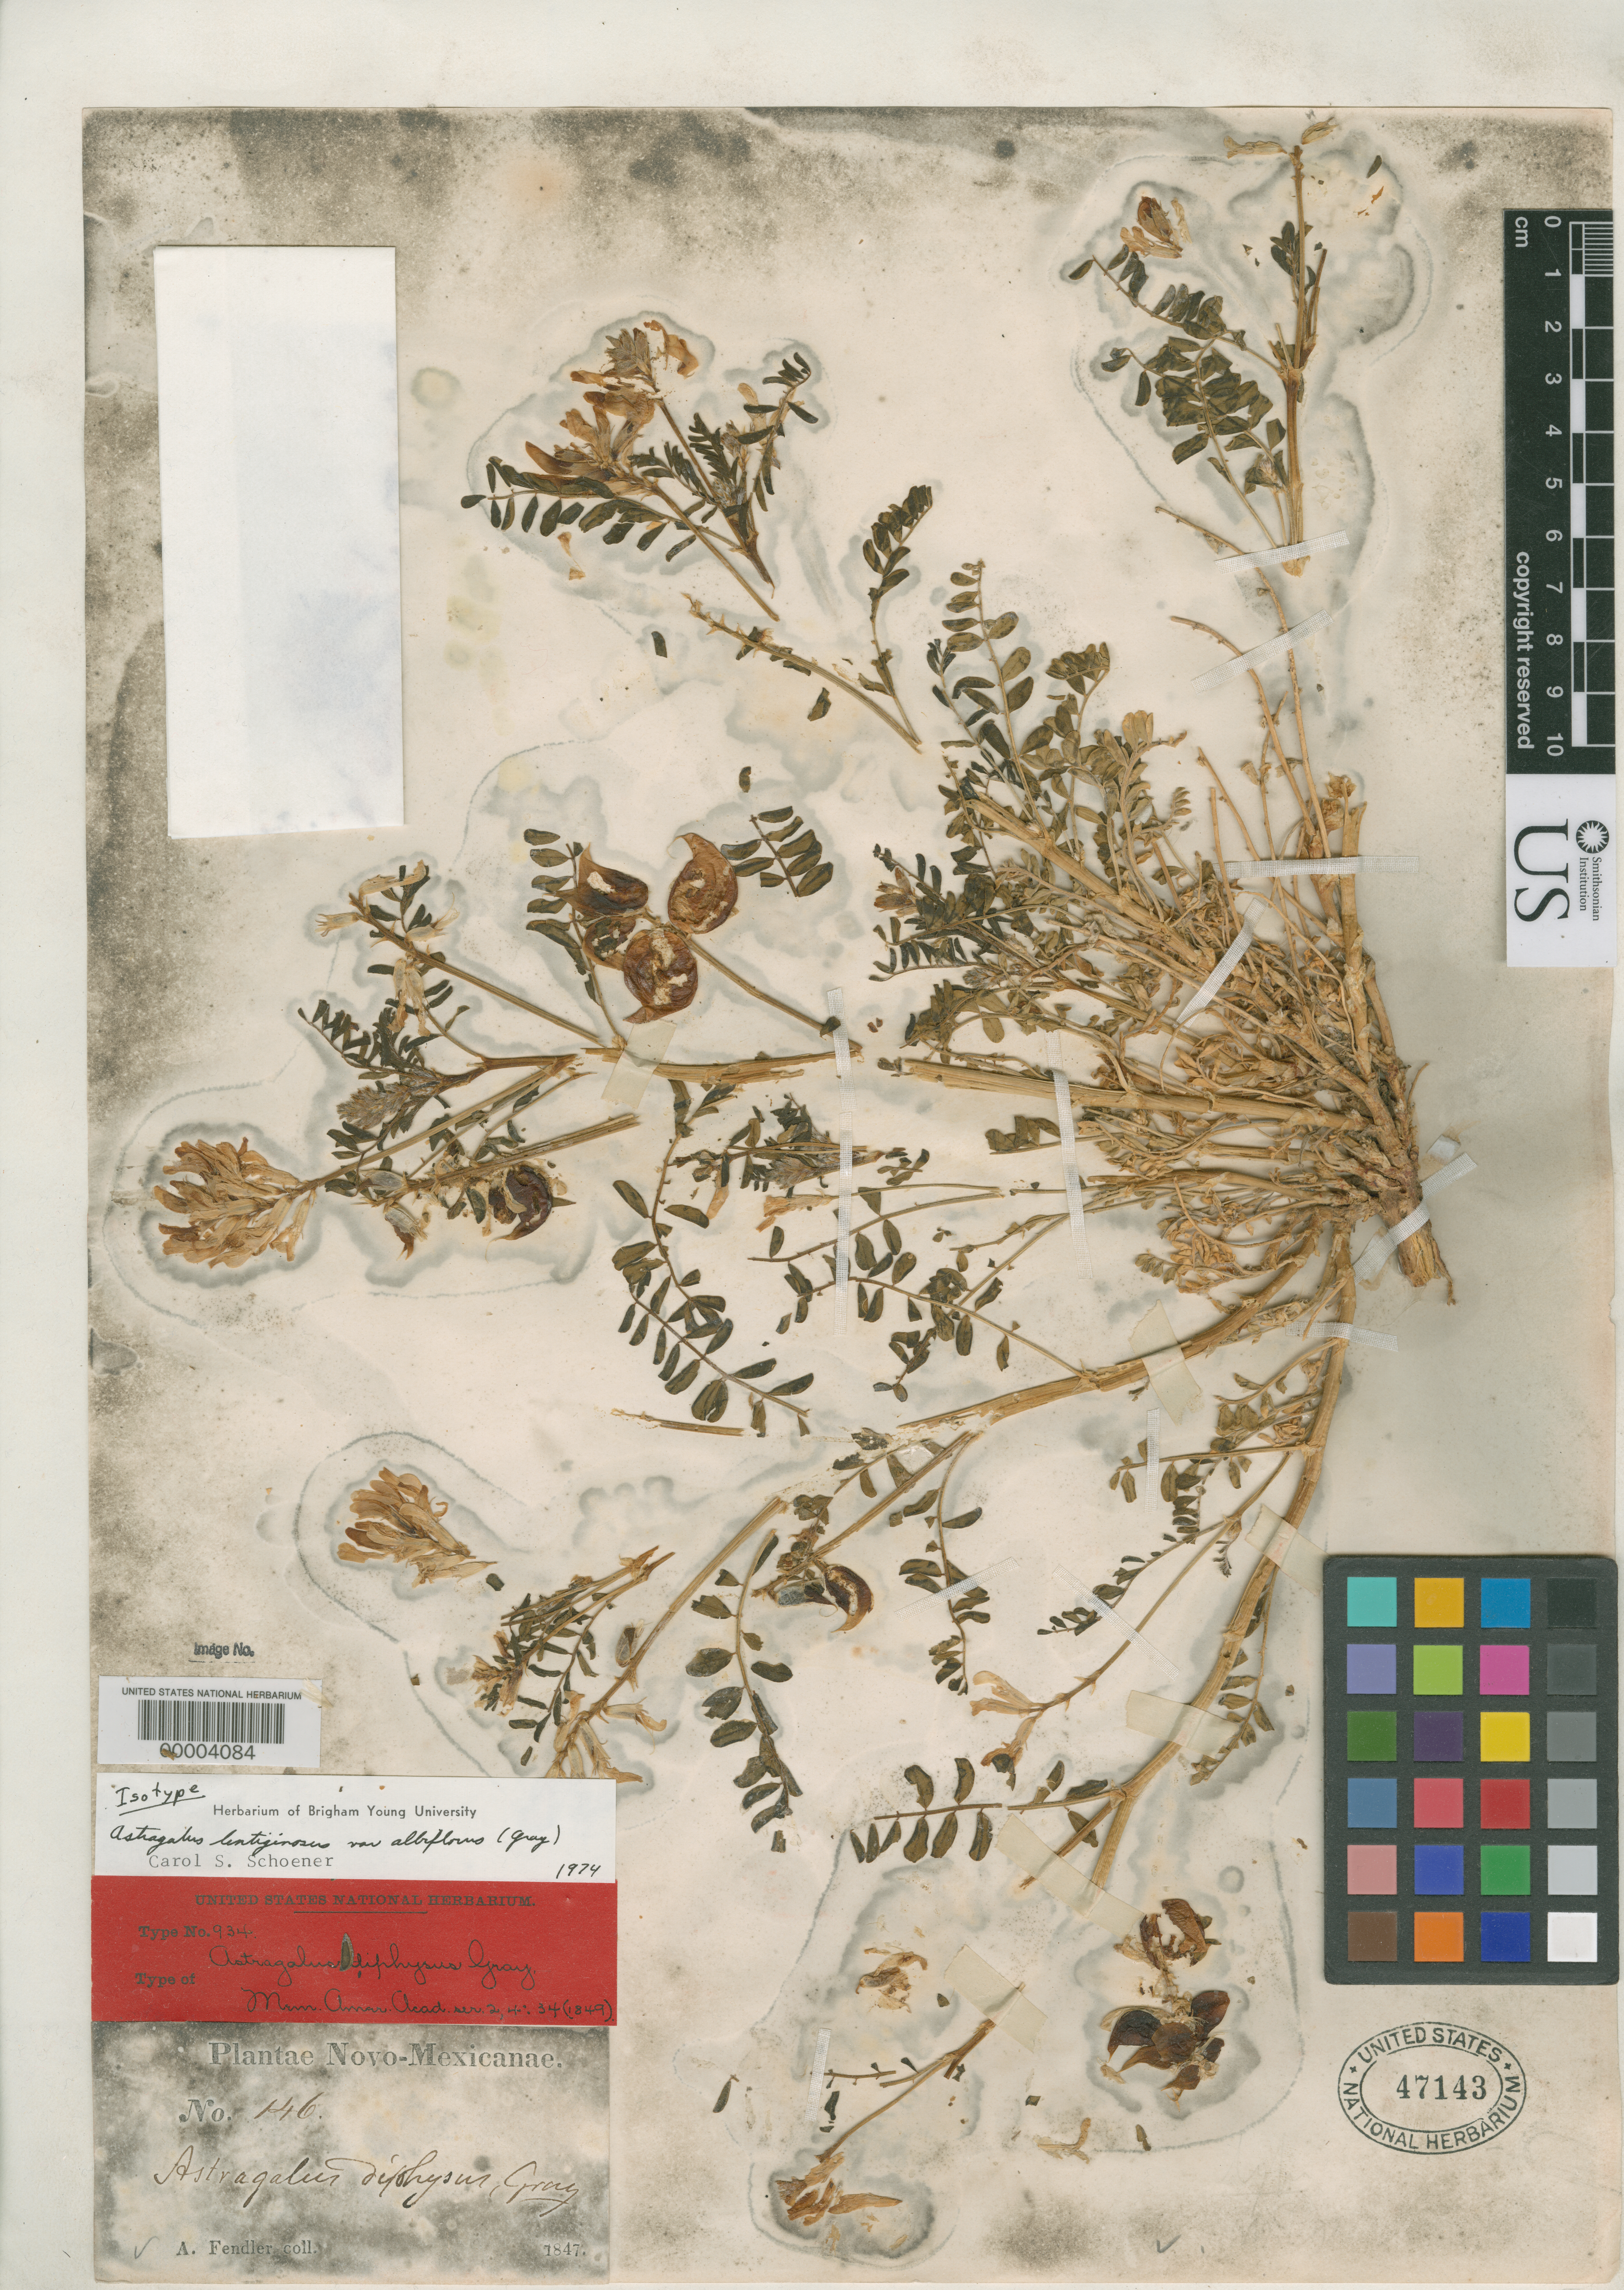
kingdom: Plantae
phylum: Tracheophyta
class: Magnoliopsida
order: Fabales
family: Fabaceae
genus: Astragalus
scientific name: Astragalus diphysus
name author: A. Gray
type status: Isotype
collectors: A. Fendler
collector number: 146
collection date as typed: May 1847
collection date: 1847-05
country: United States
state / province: New Mexico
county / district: Santa Fe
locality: Santa Fe.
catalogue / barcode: US 47143